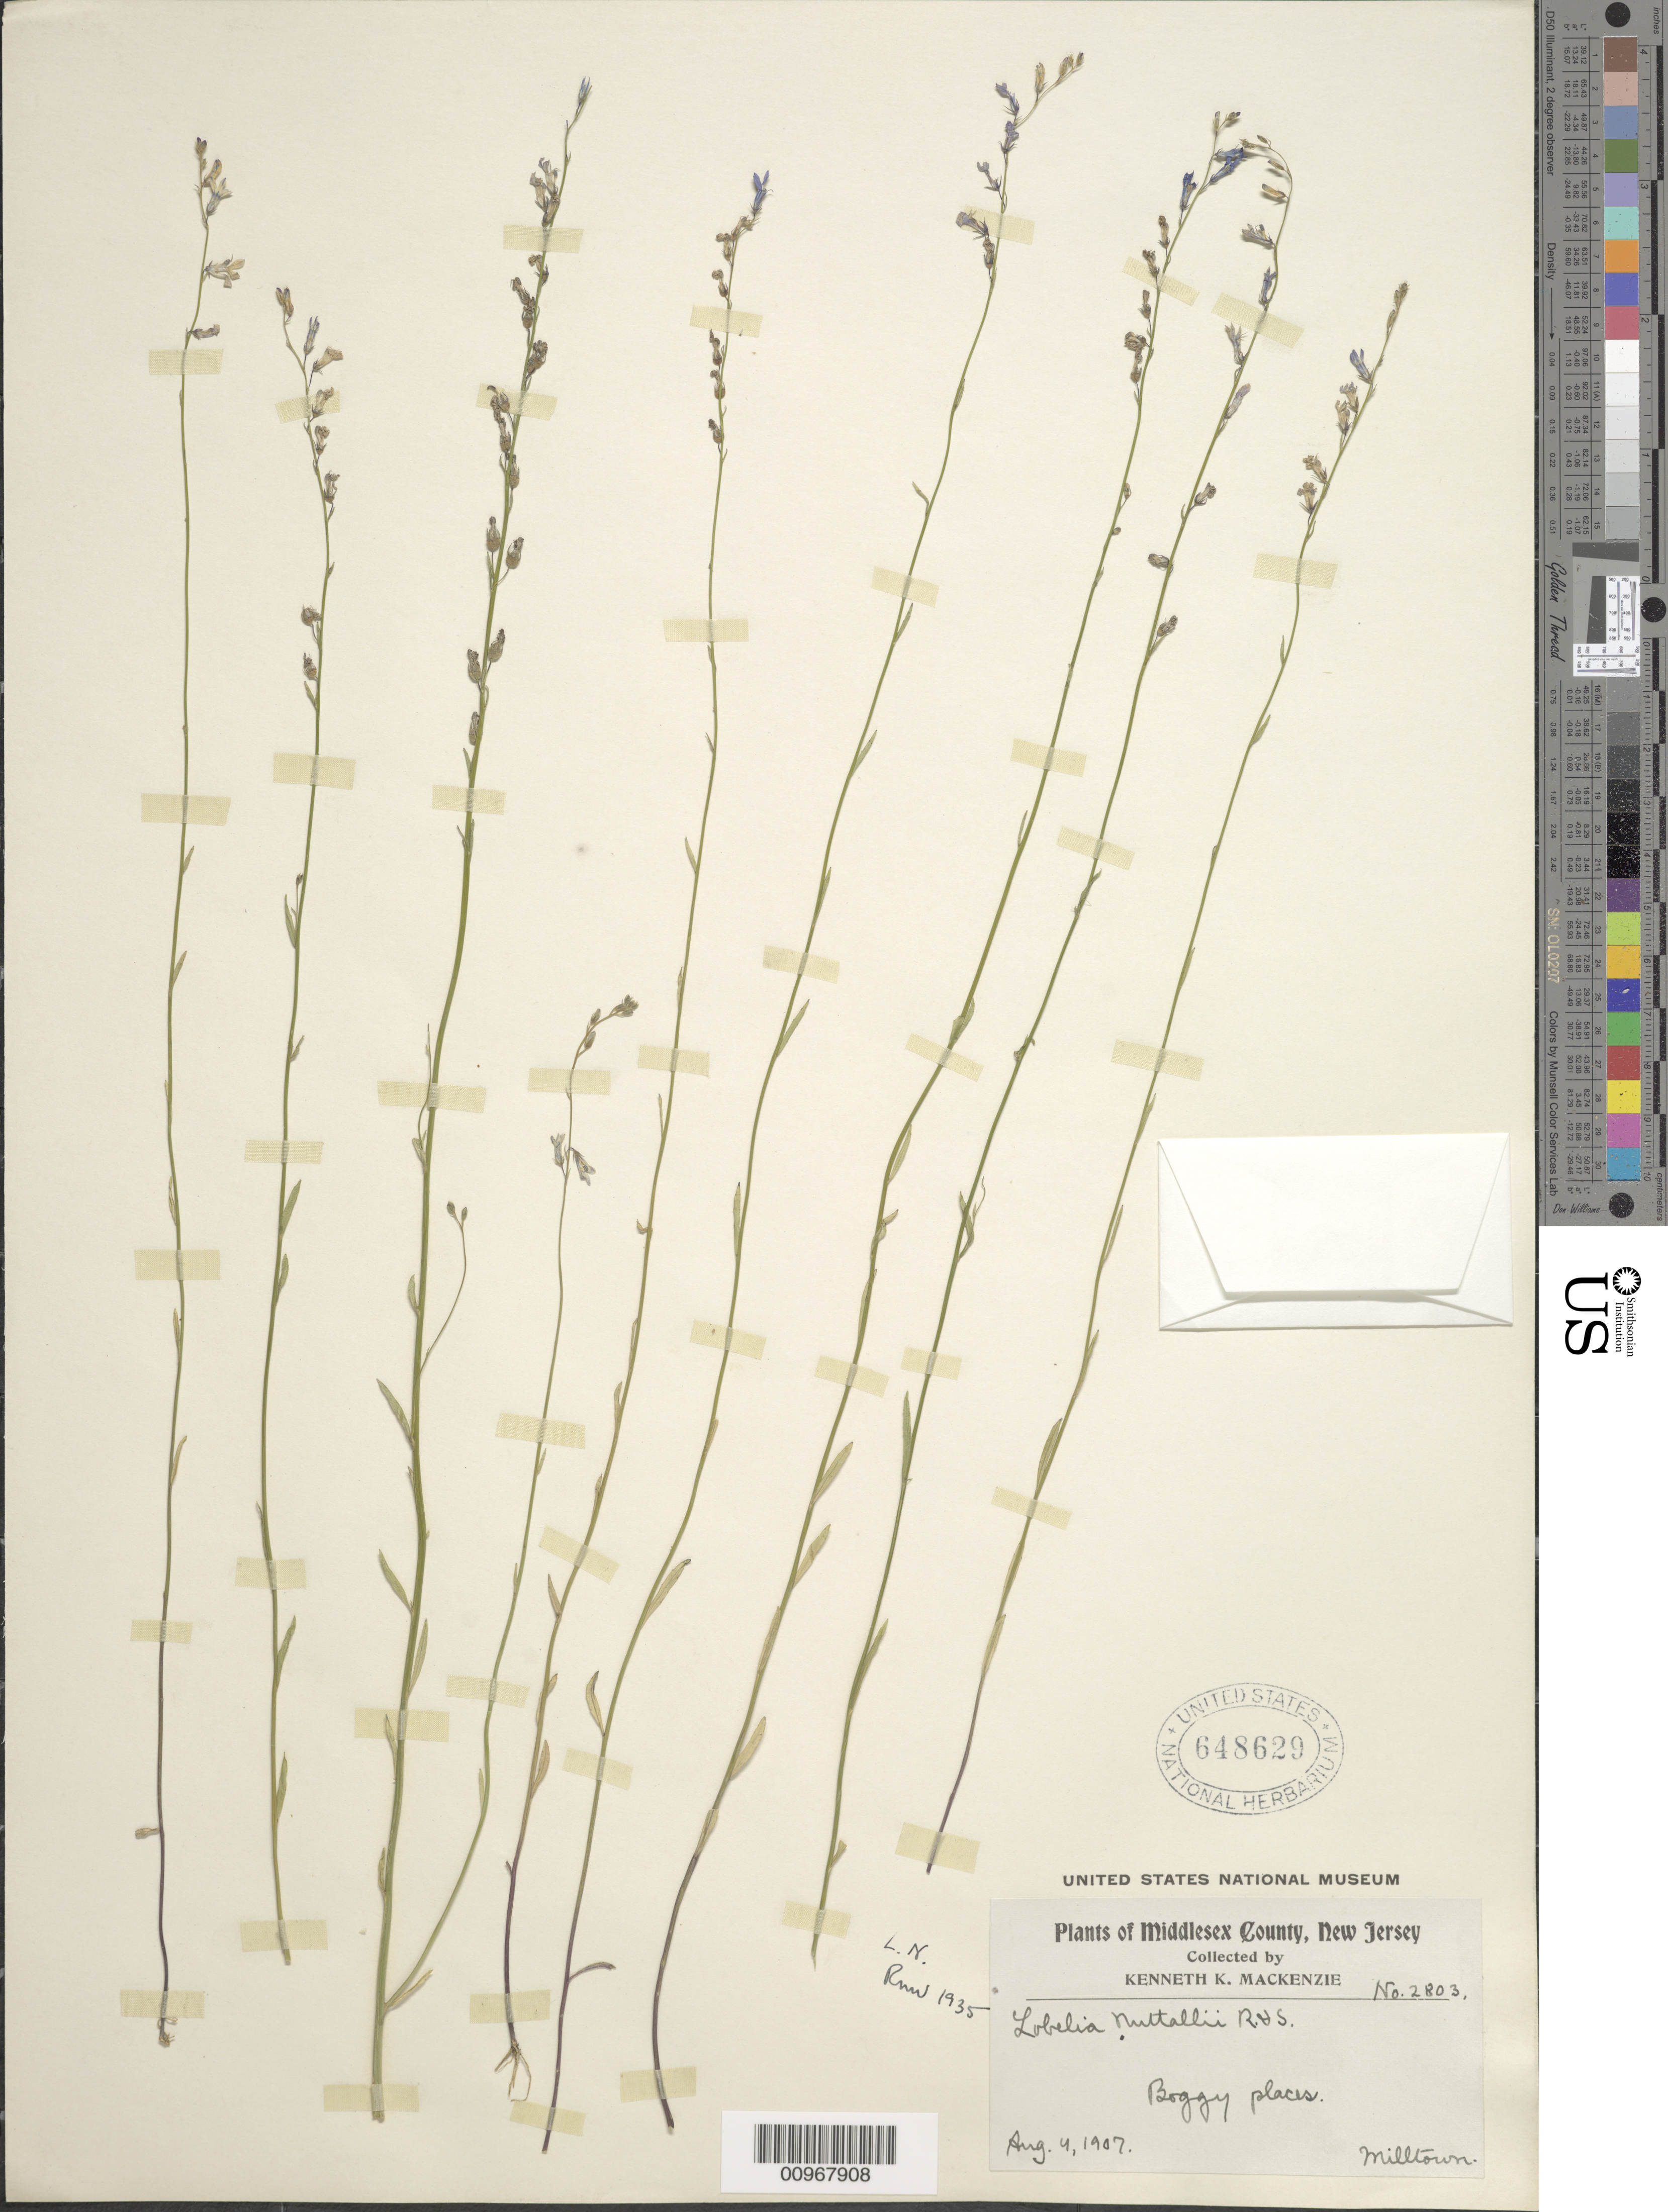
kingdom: Plantae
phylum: Tracheophyta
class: Magnoliopsida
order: Asterales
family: Campanulaceae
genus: Lobelia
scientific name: Lobelia nuttallii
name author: Schult.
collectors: K. K. Mackenzie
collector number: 2803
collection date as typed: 04 Aug 1907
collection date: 1907-08-04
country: United States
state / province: New Jersey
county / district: Middlesex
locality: Milltown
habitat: boggy places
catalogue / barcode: US 648629